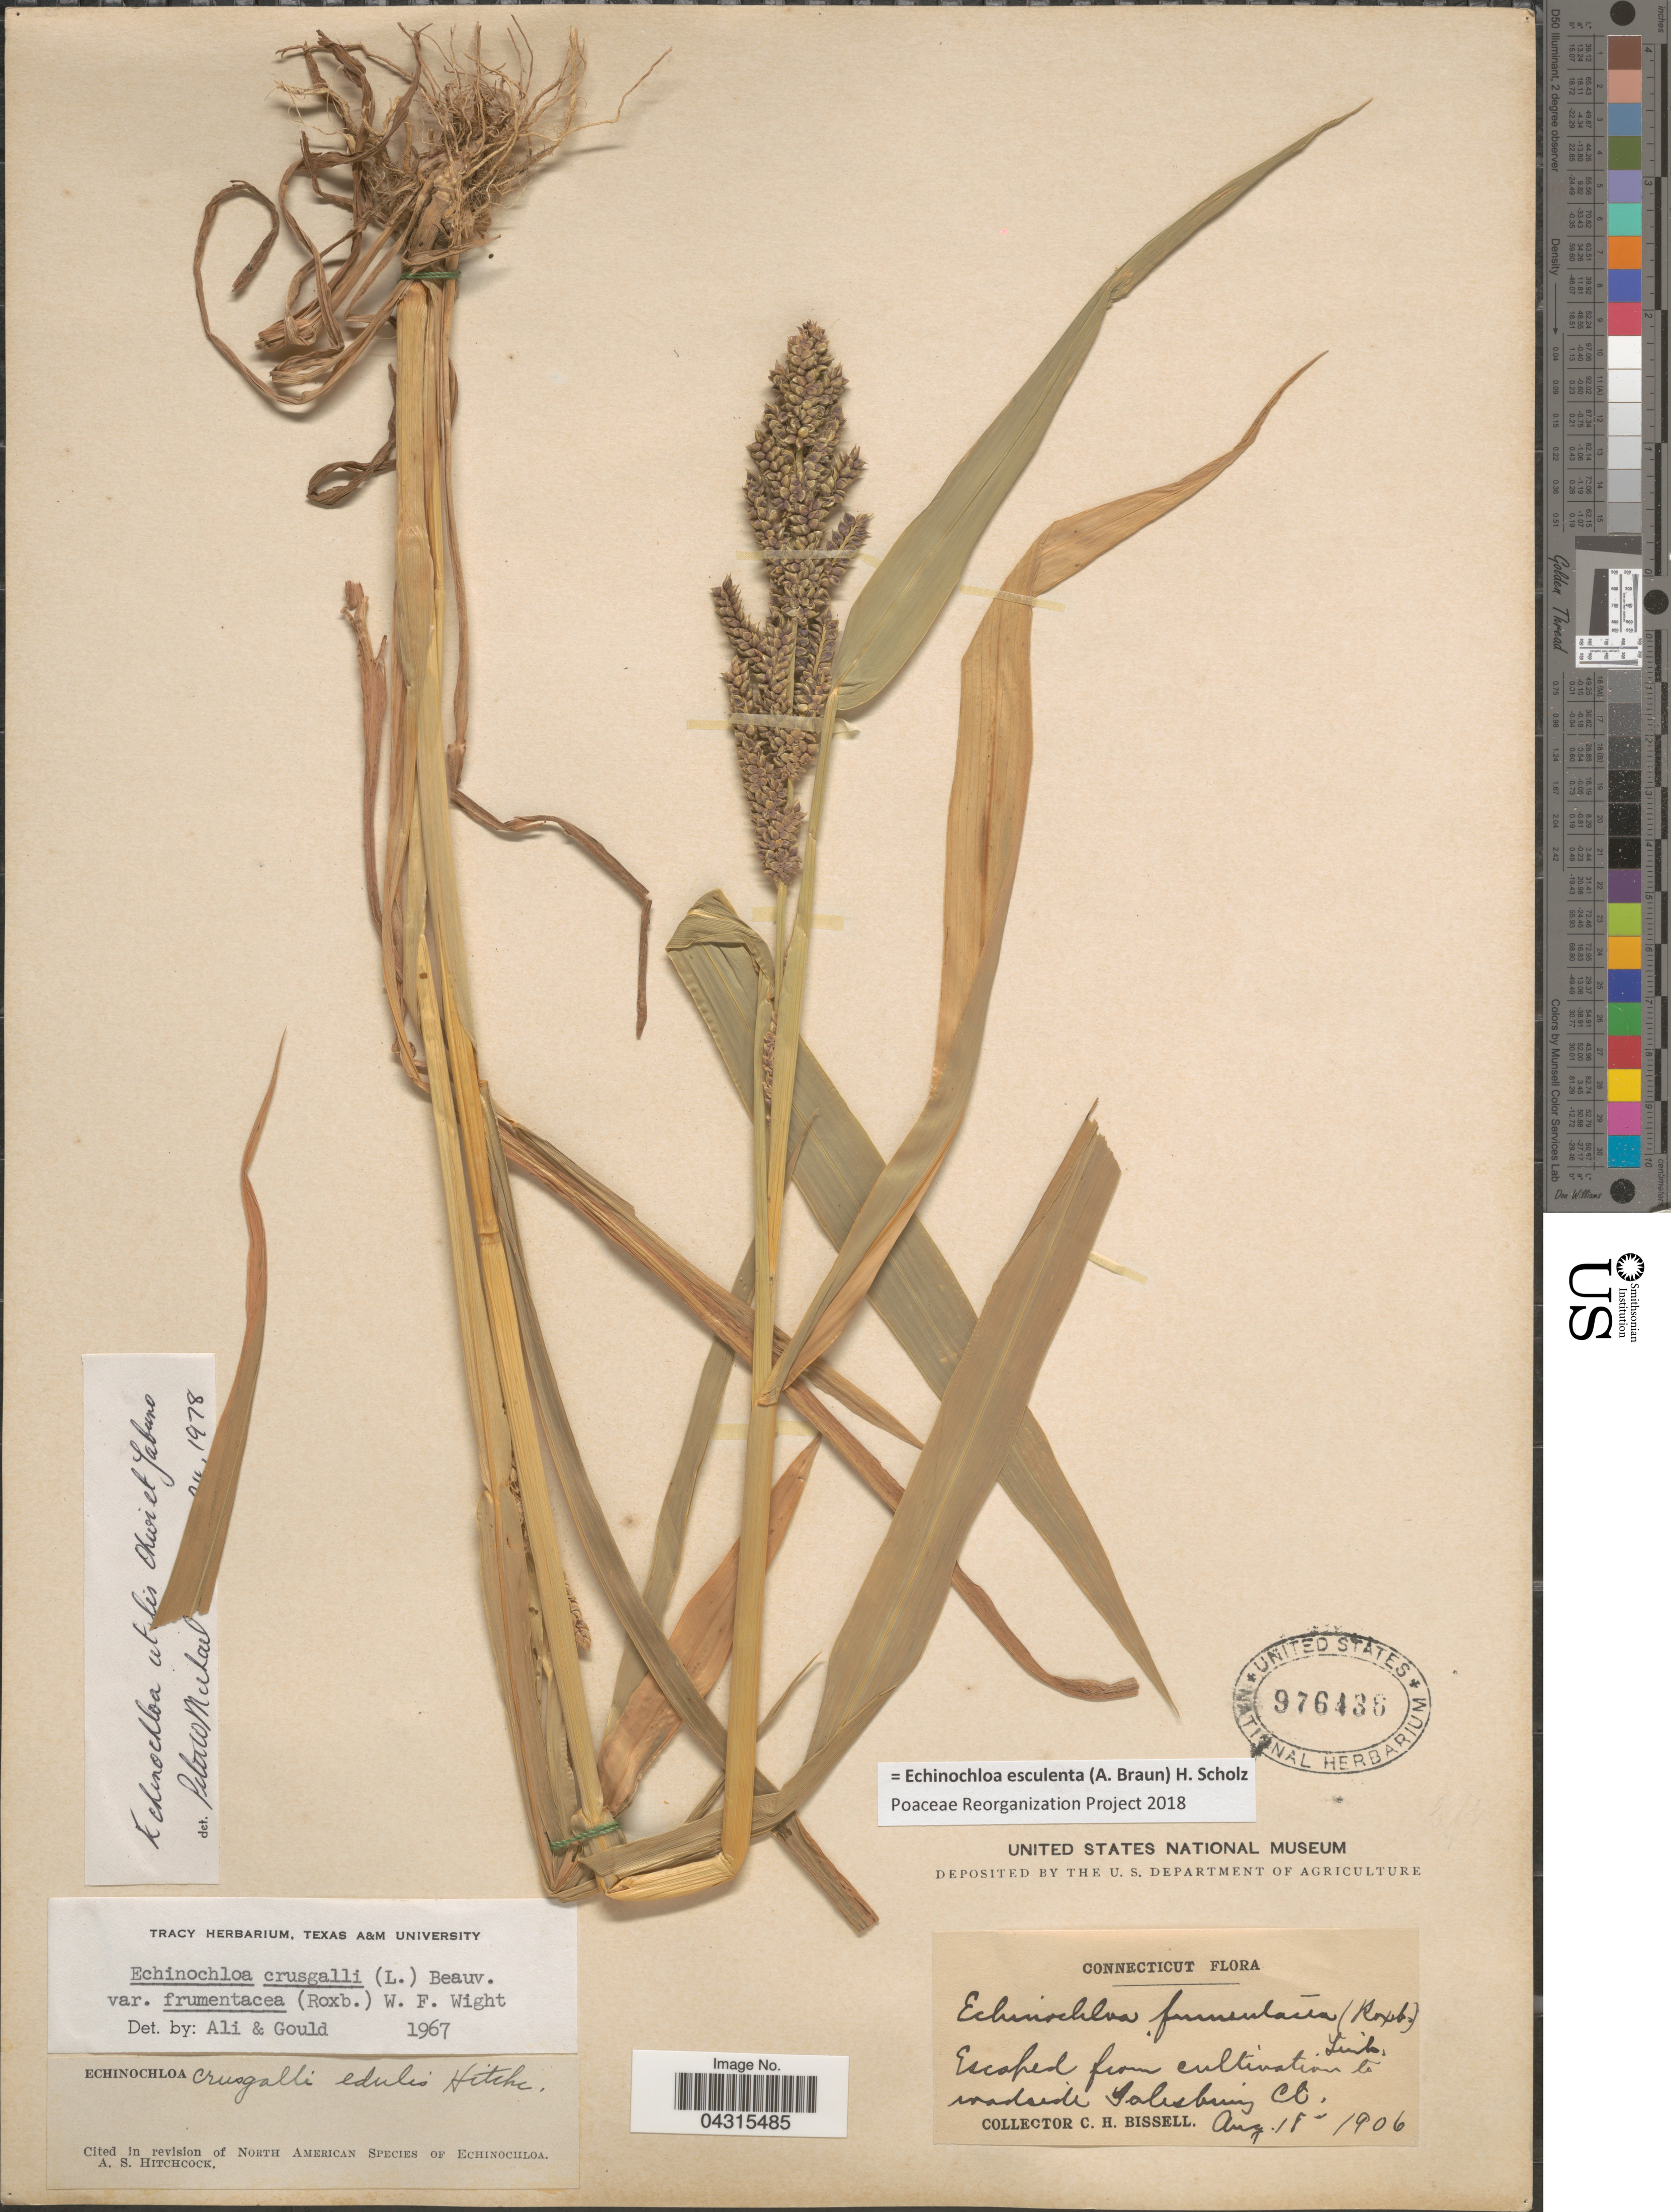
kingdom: Plantae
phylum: Tracheophyta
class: Liliopsida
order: Poales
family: Poaceae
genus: Echinochloa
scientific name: Echinochloa esculenta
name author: (A. Braun) H. Scholz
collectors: C. Bissell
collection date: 1906-08-18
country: United States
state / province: Connecticut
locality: Escaped from cultivation to roadside. Salisbury Ct.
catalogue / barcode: US 976436